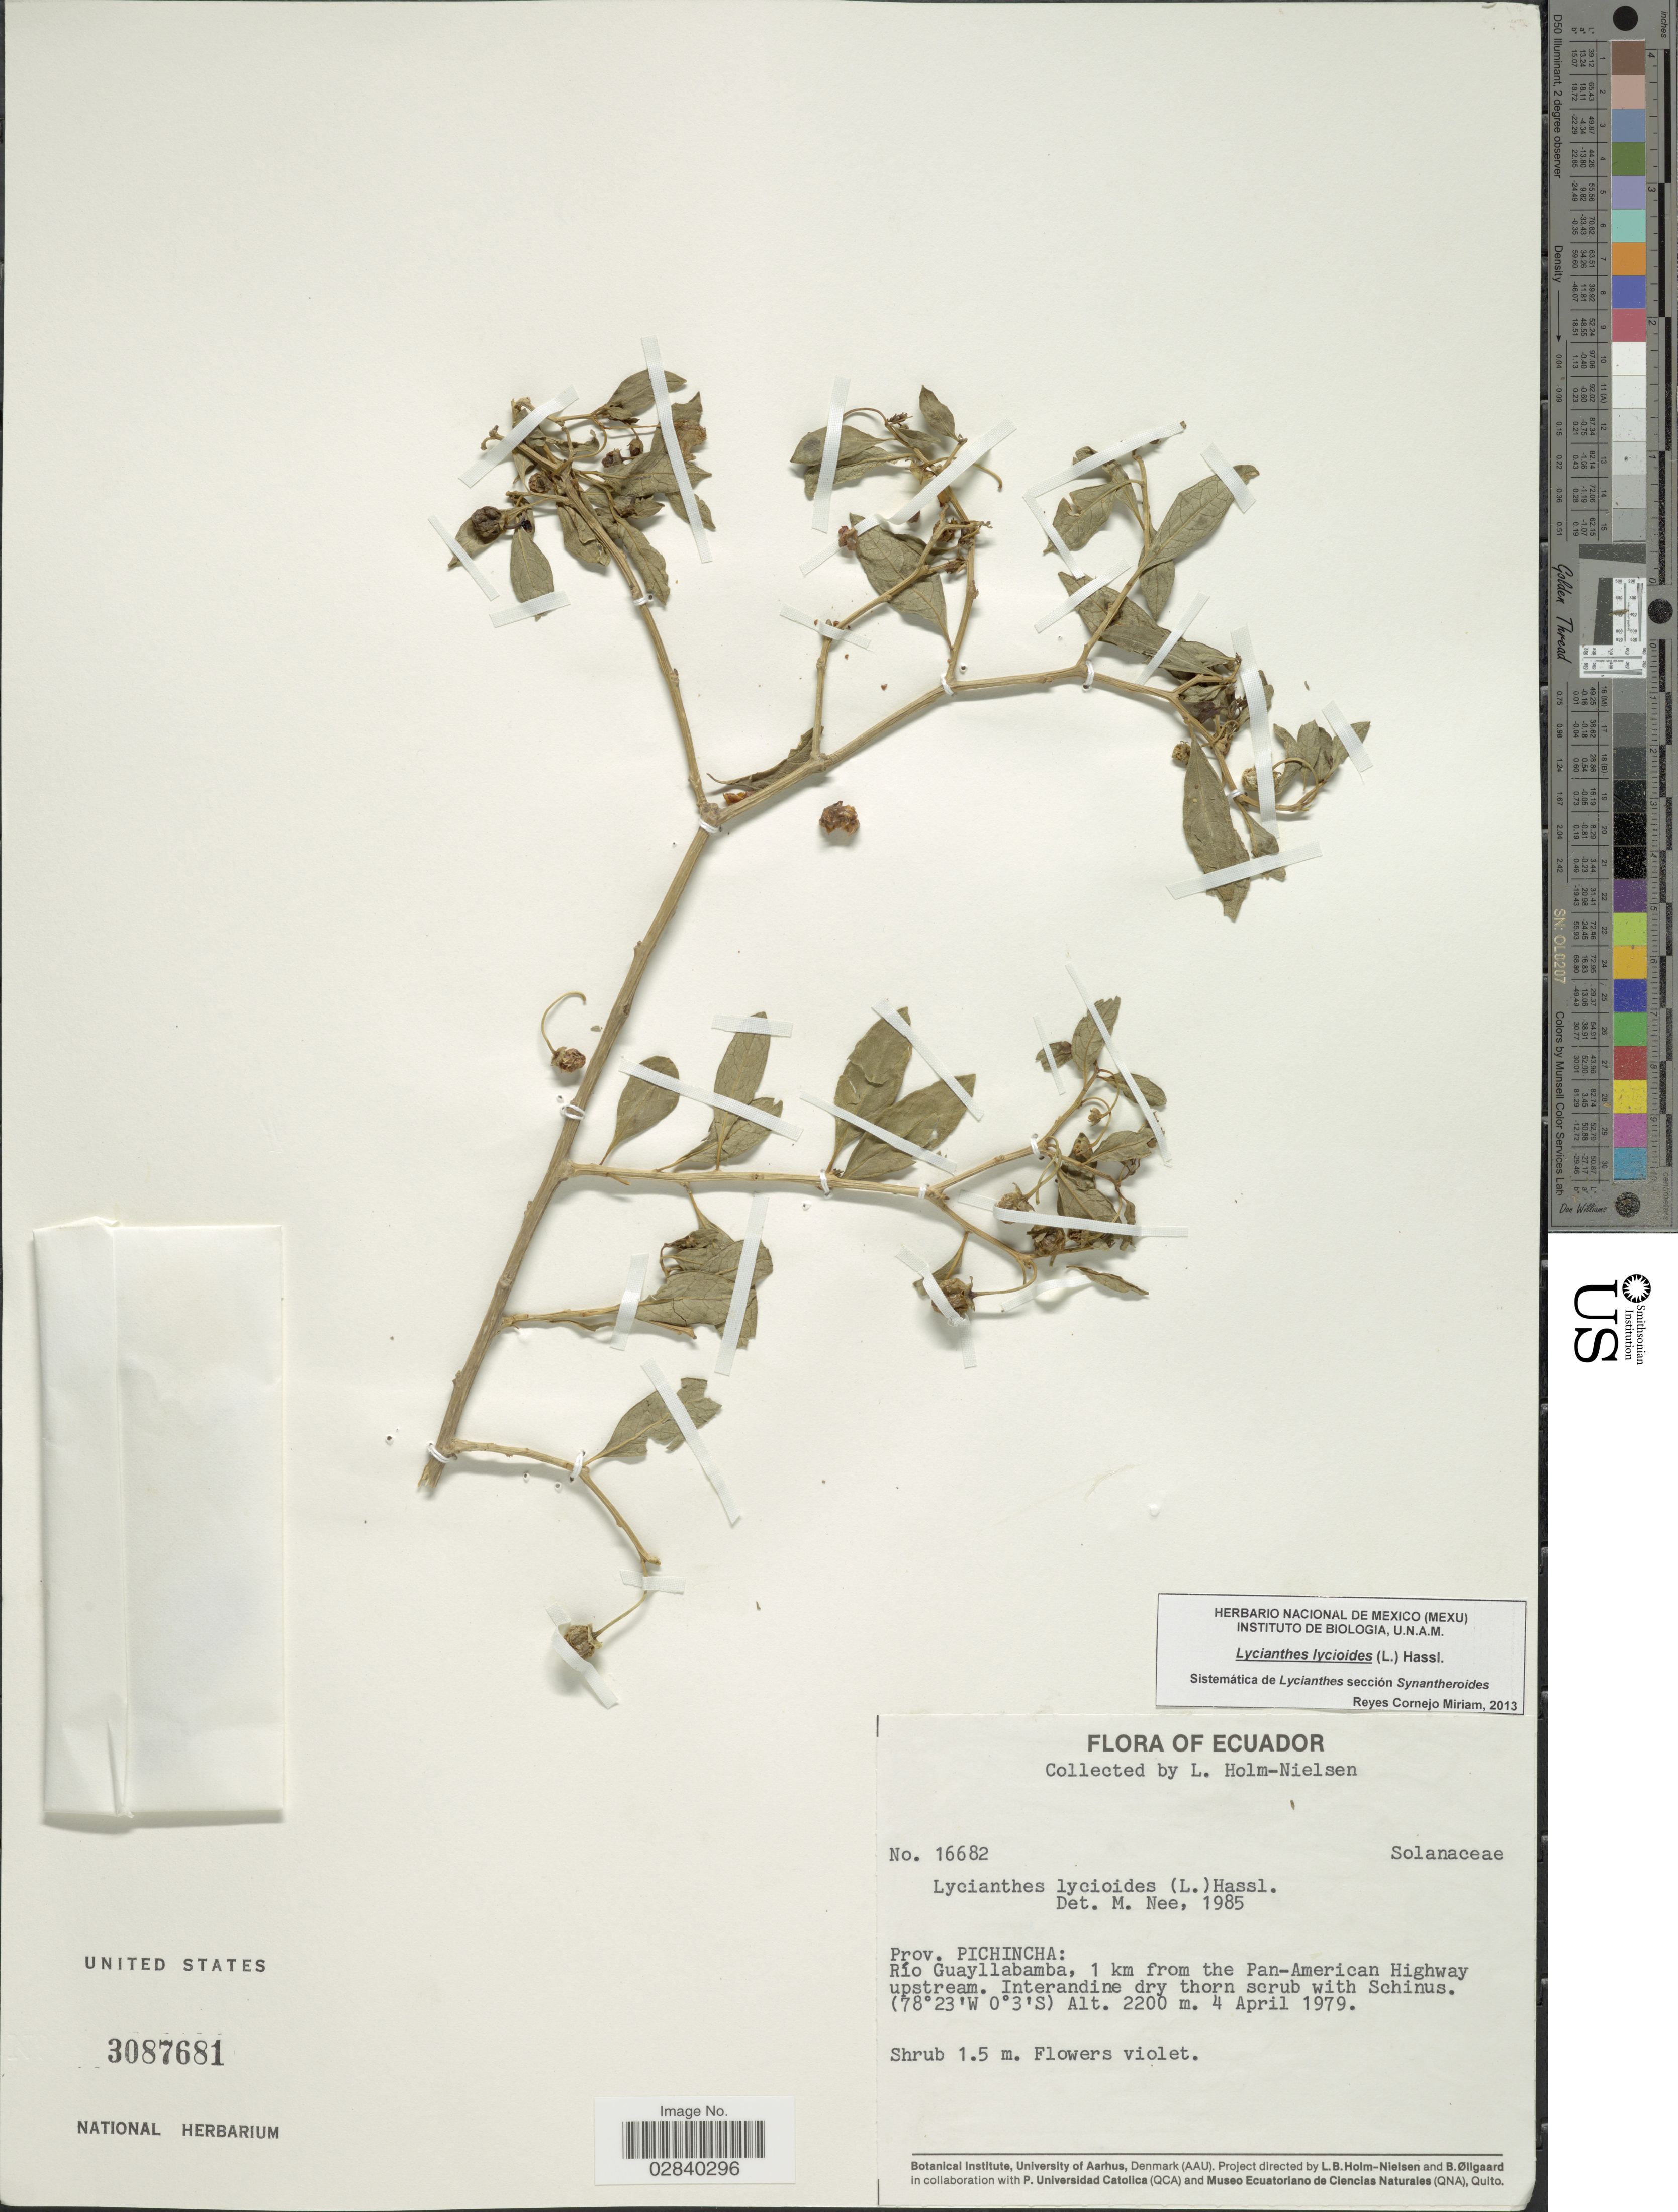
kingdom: Plantae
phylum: Tracheophyta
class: Magnoliopsida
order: Solanales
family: Solanaceae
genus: Lycianthes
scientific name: Lycianthes lycioides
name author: (L.) Hassl.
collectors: L. Holm-Nielsen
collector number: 16682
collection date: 1979-04-04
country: Ecuador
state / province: Pichincha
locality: Prov. Pichincha: Río Guayllabamba, 1 km from the Pan-American Highway upstream.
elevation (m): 2200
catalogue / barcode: US 3087681